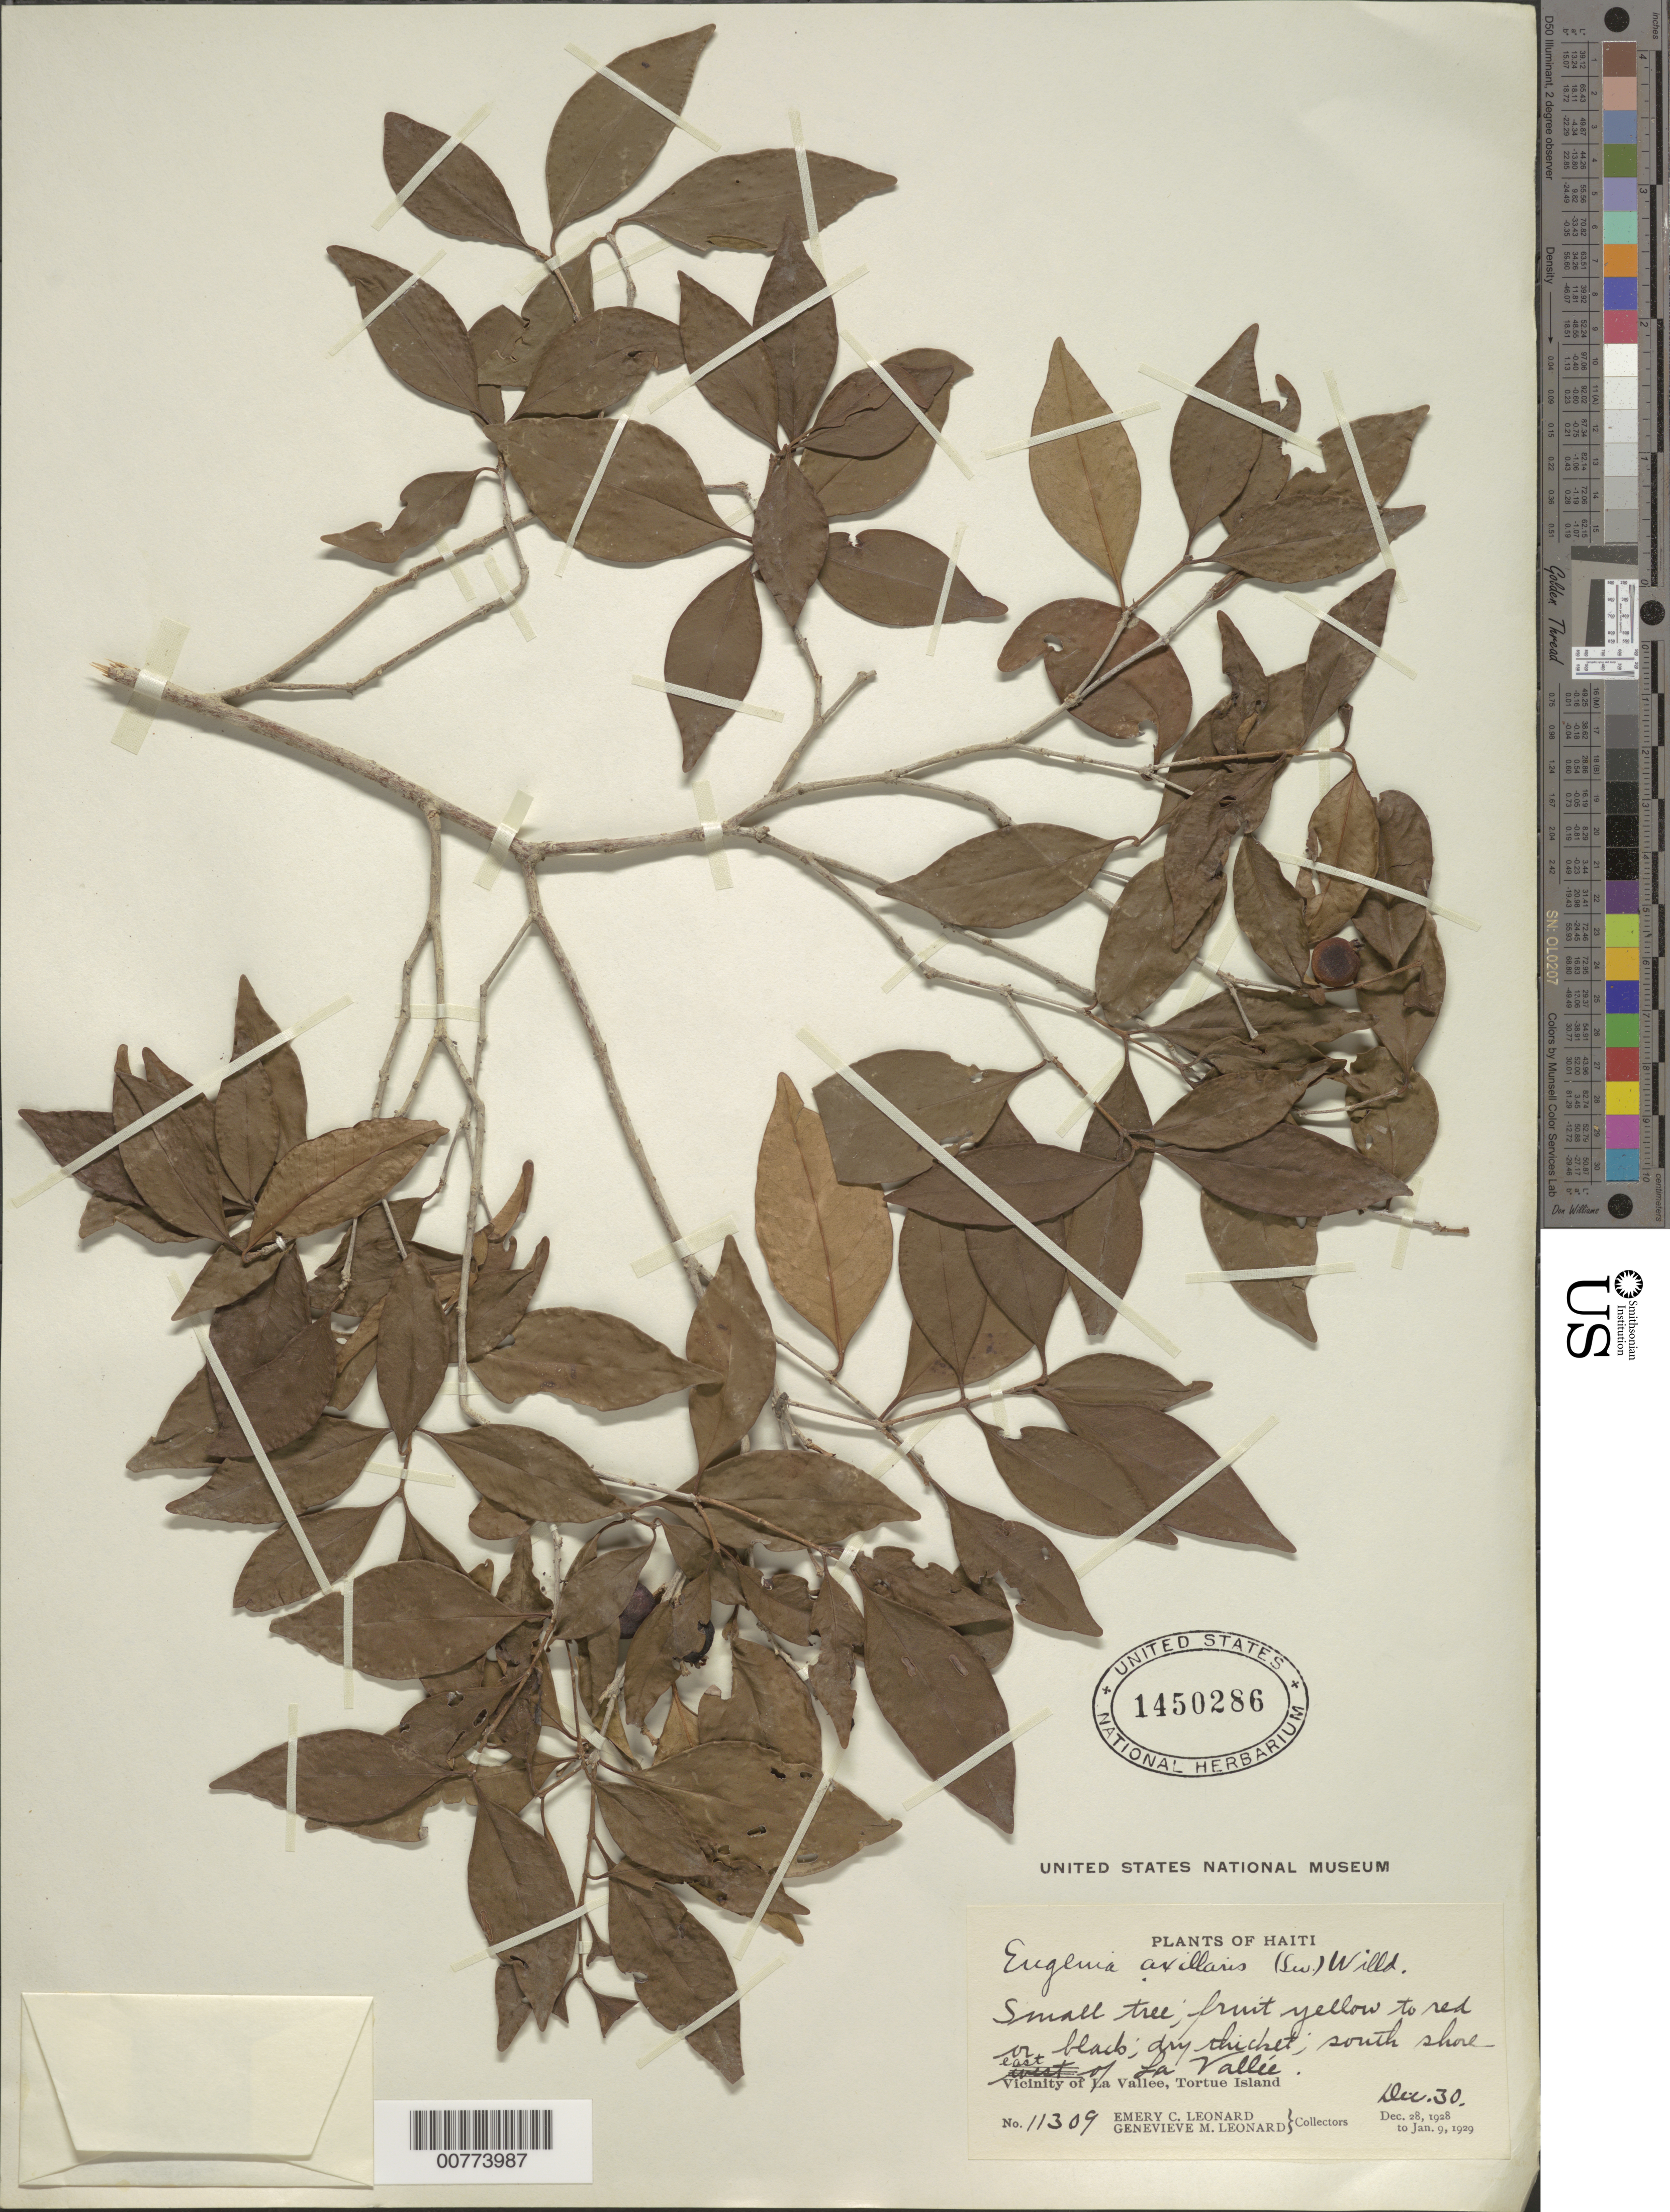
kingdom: Plantae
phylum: Tracheophyta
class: Magnoliopsida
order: Myrtales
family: Myrtaceae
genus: Eugenia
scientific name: Eugenia axillaris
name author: (Sw.) Willd.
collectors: E. C. Leonard & G. M. Leonard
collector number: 11309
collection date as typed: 30 Dec 1928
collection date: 1928-12-30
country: Haiti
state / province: Nord-Óuest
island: Île de la Tortue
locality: Tortue Island, vicinity of La Vallée, south shore of La Vallée.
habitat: On beach, dry thicket.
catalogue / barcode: US 1450286